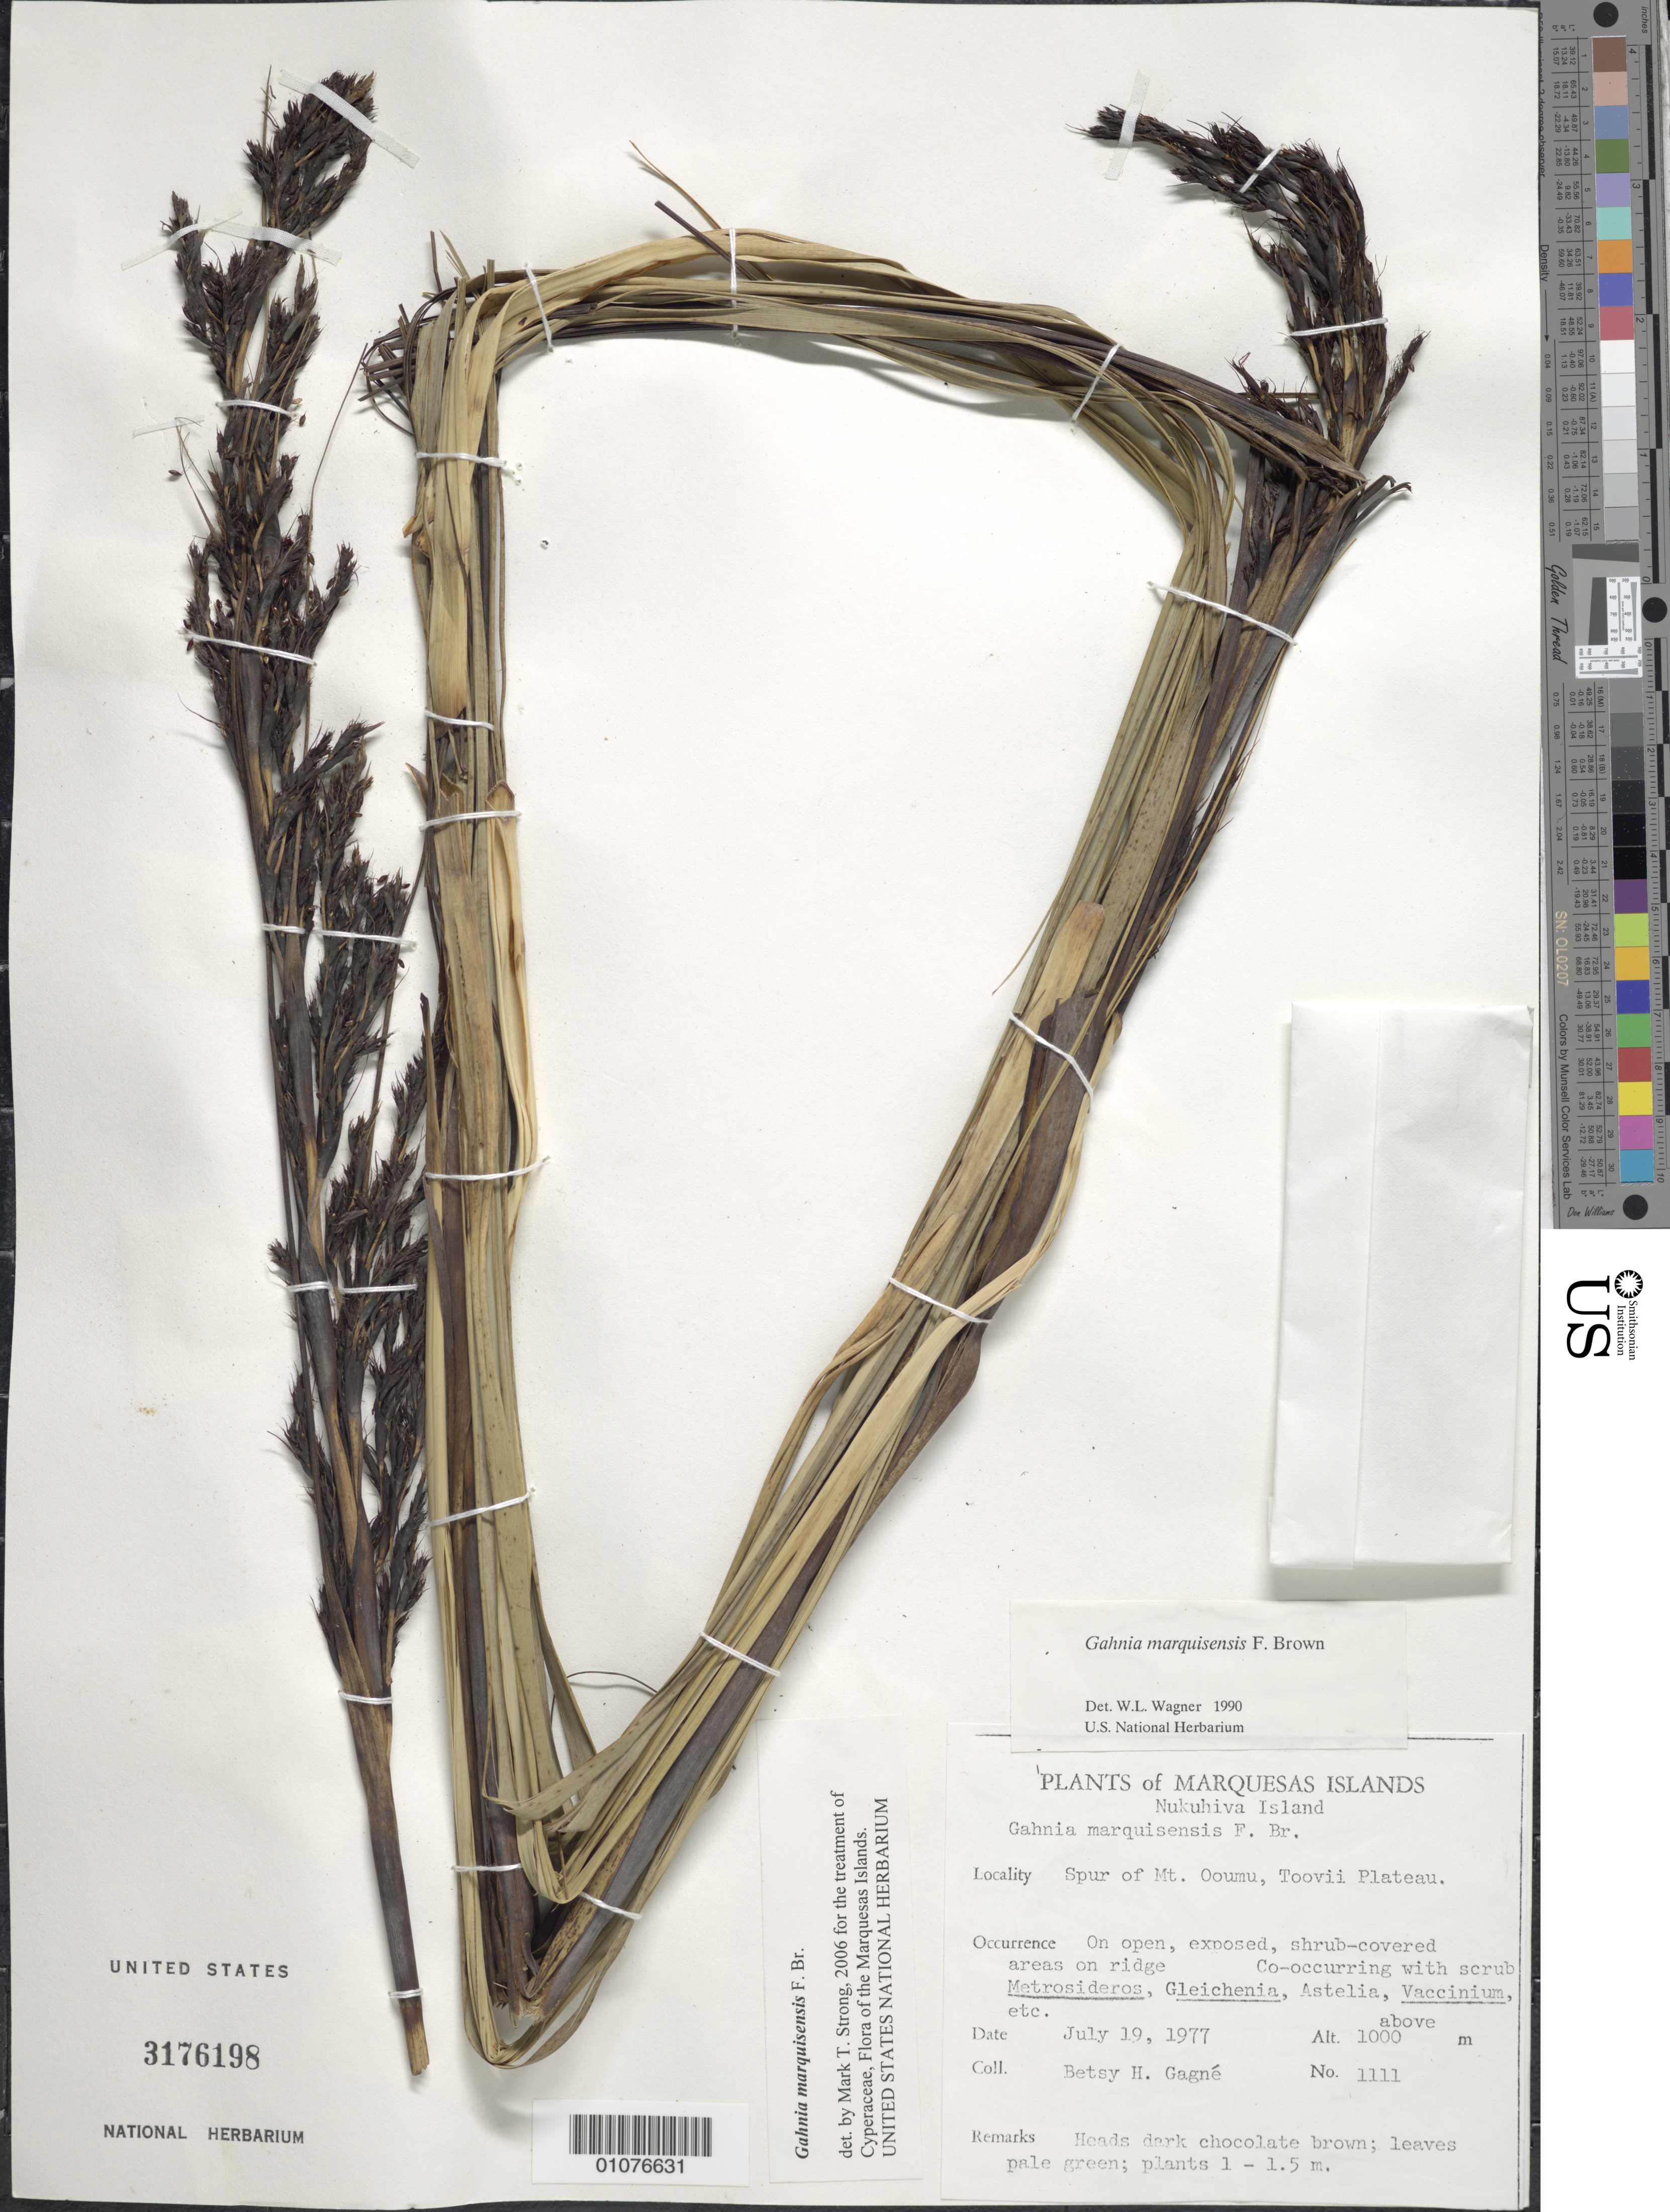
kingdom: Plantae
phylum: Tracheophyta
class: Liliopsida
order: Poales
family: Cyperaceae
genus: Gahnia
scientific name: Gahnia marquisensis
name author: F. Br.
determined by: Strong, M. T., (US), Smithsonian Institution - National Museum of Natural History (UNITED STATES)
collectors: B. H. Gagné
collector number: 1111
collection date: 1977-07-19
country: French Polynesia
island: Nuku Hiva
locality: Toovii Plateau, spur of Mt. Ooumu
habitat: On open shrub covered areas on ridge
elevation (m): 1000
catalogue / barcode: US 3176198